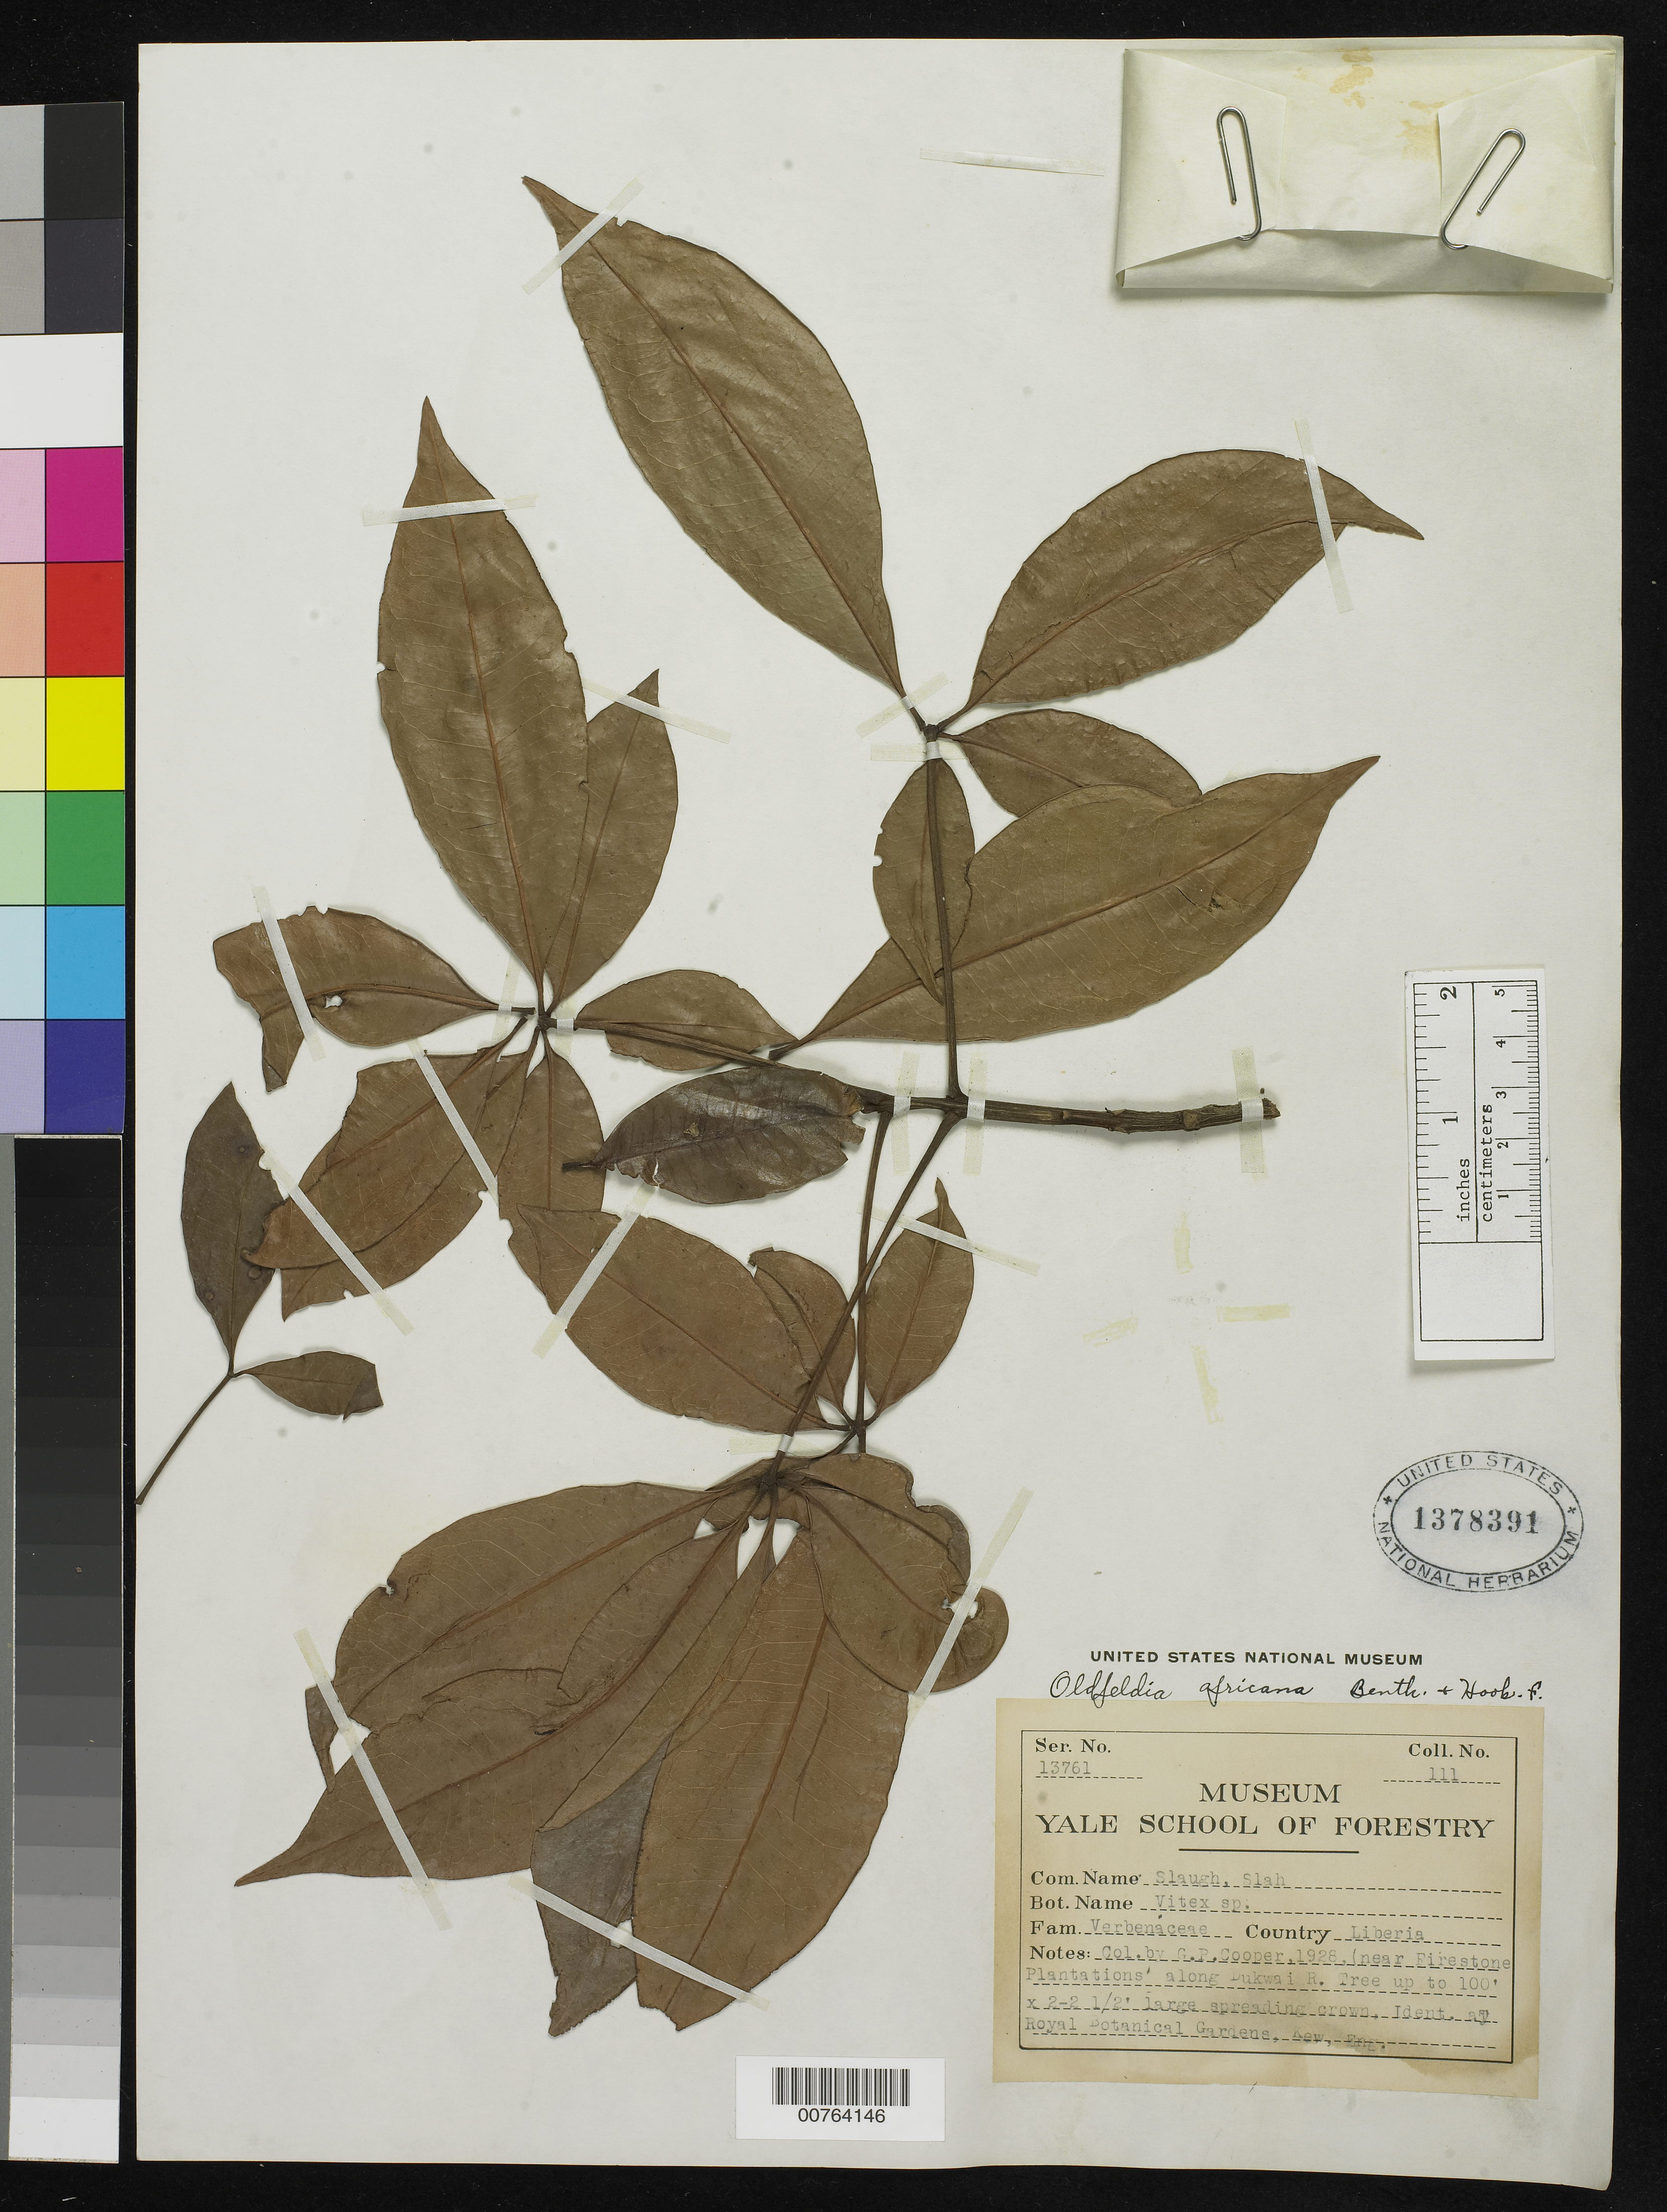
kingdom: Plantae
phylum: Tracheophyta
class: Magnoliopsida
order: Malpighiales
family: Picrodendraceae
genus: Oldfieldia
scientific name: Oldfieldia africana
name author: Benth. & Hook. f.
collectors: G. Cooper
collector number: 111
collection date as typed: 1928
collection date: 1928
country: Liberia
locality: (near Firestone Plantations) along Dukwai River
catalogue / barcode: US 1378391